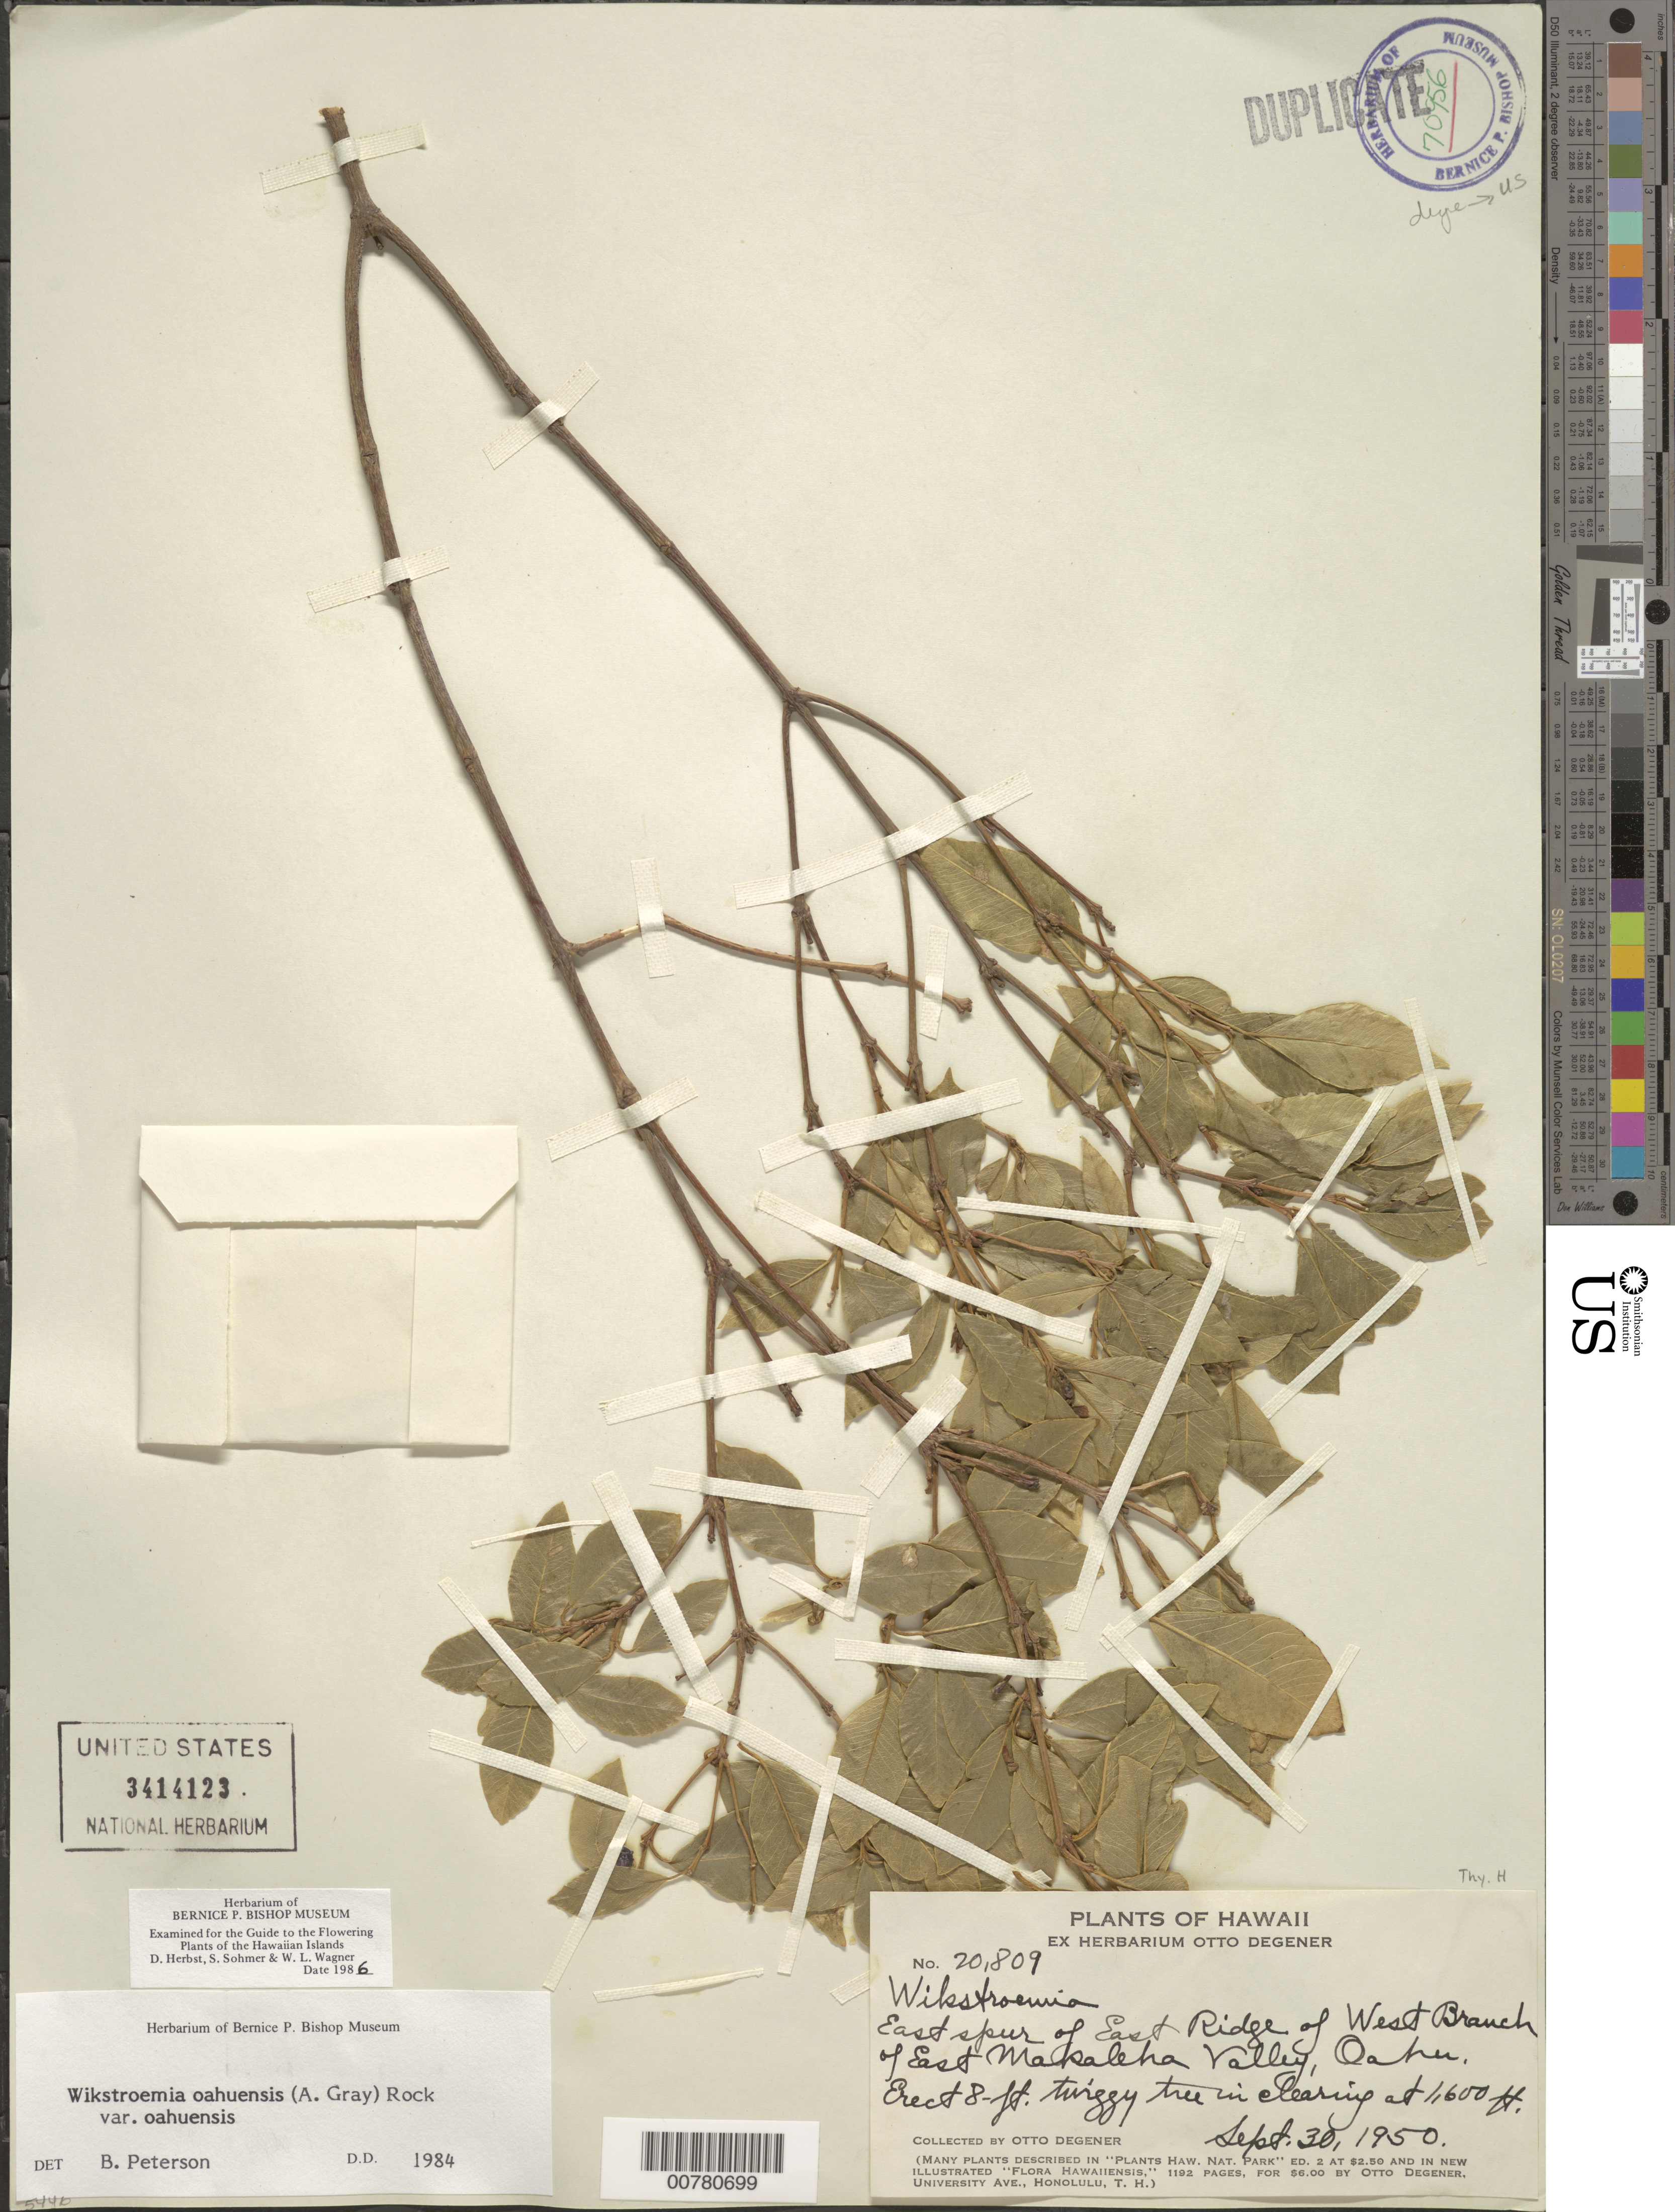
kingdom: Plantae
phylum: Tracheophyta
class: Magnoliopsida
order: Malvales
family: Thymelaeaceae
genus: Wikstroemia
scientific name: Wikstroemia oahuensis var. oahuensis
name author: (A. Gray) Rock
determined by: Wagner, W. L.; Herbst, D. R.; Sohmer, S. H.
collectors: O. Degener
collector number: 20809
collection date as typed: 30 Sep 1950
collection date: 1950-09-30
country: United States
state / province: Hawaii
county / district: Honolulu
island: Oahu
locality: East spur of east ridge of west branch of East Makaleha Valley.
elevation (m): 487.7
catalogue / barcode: US 3414123